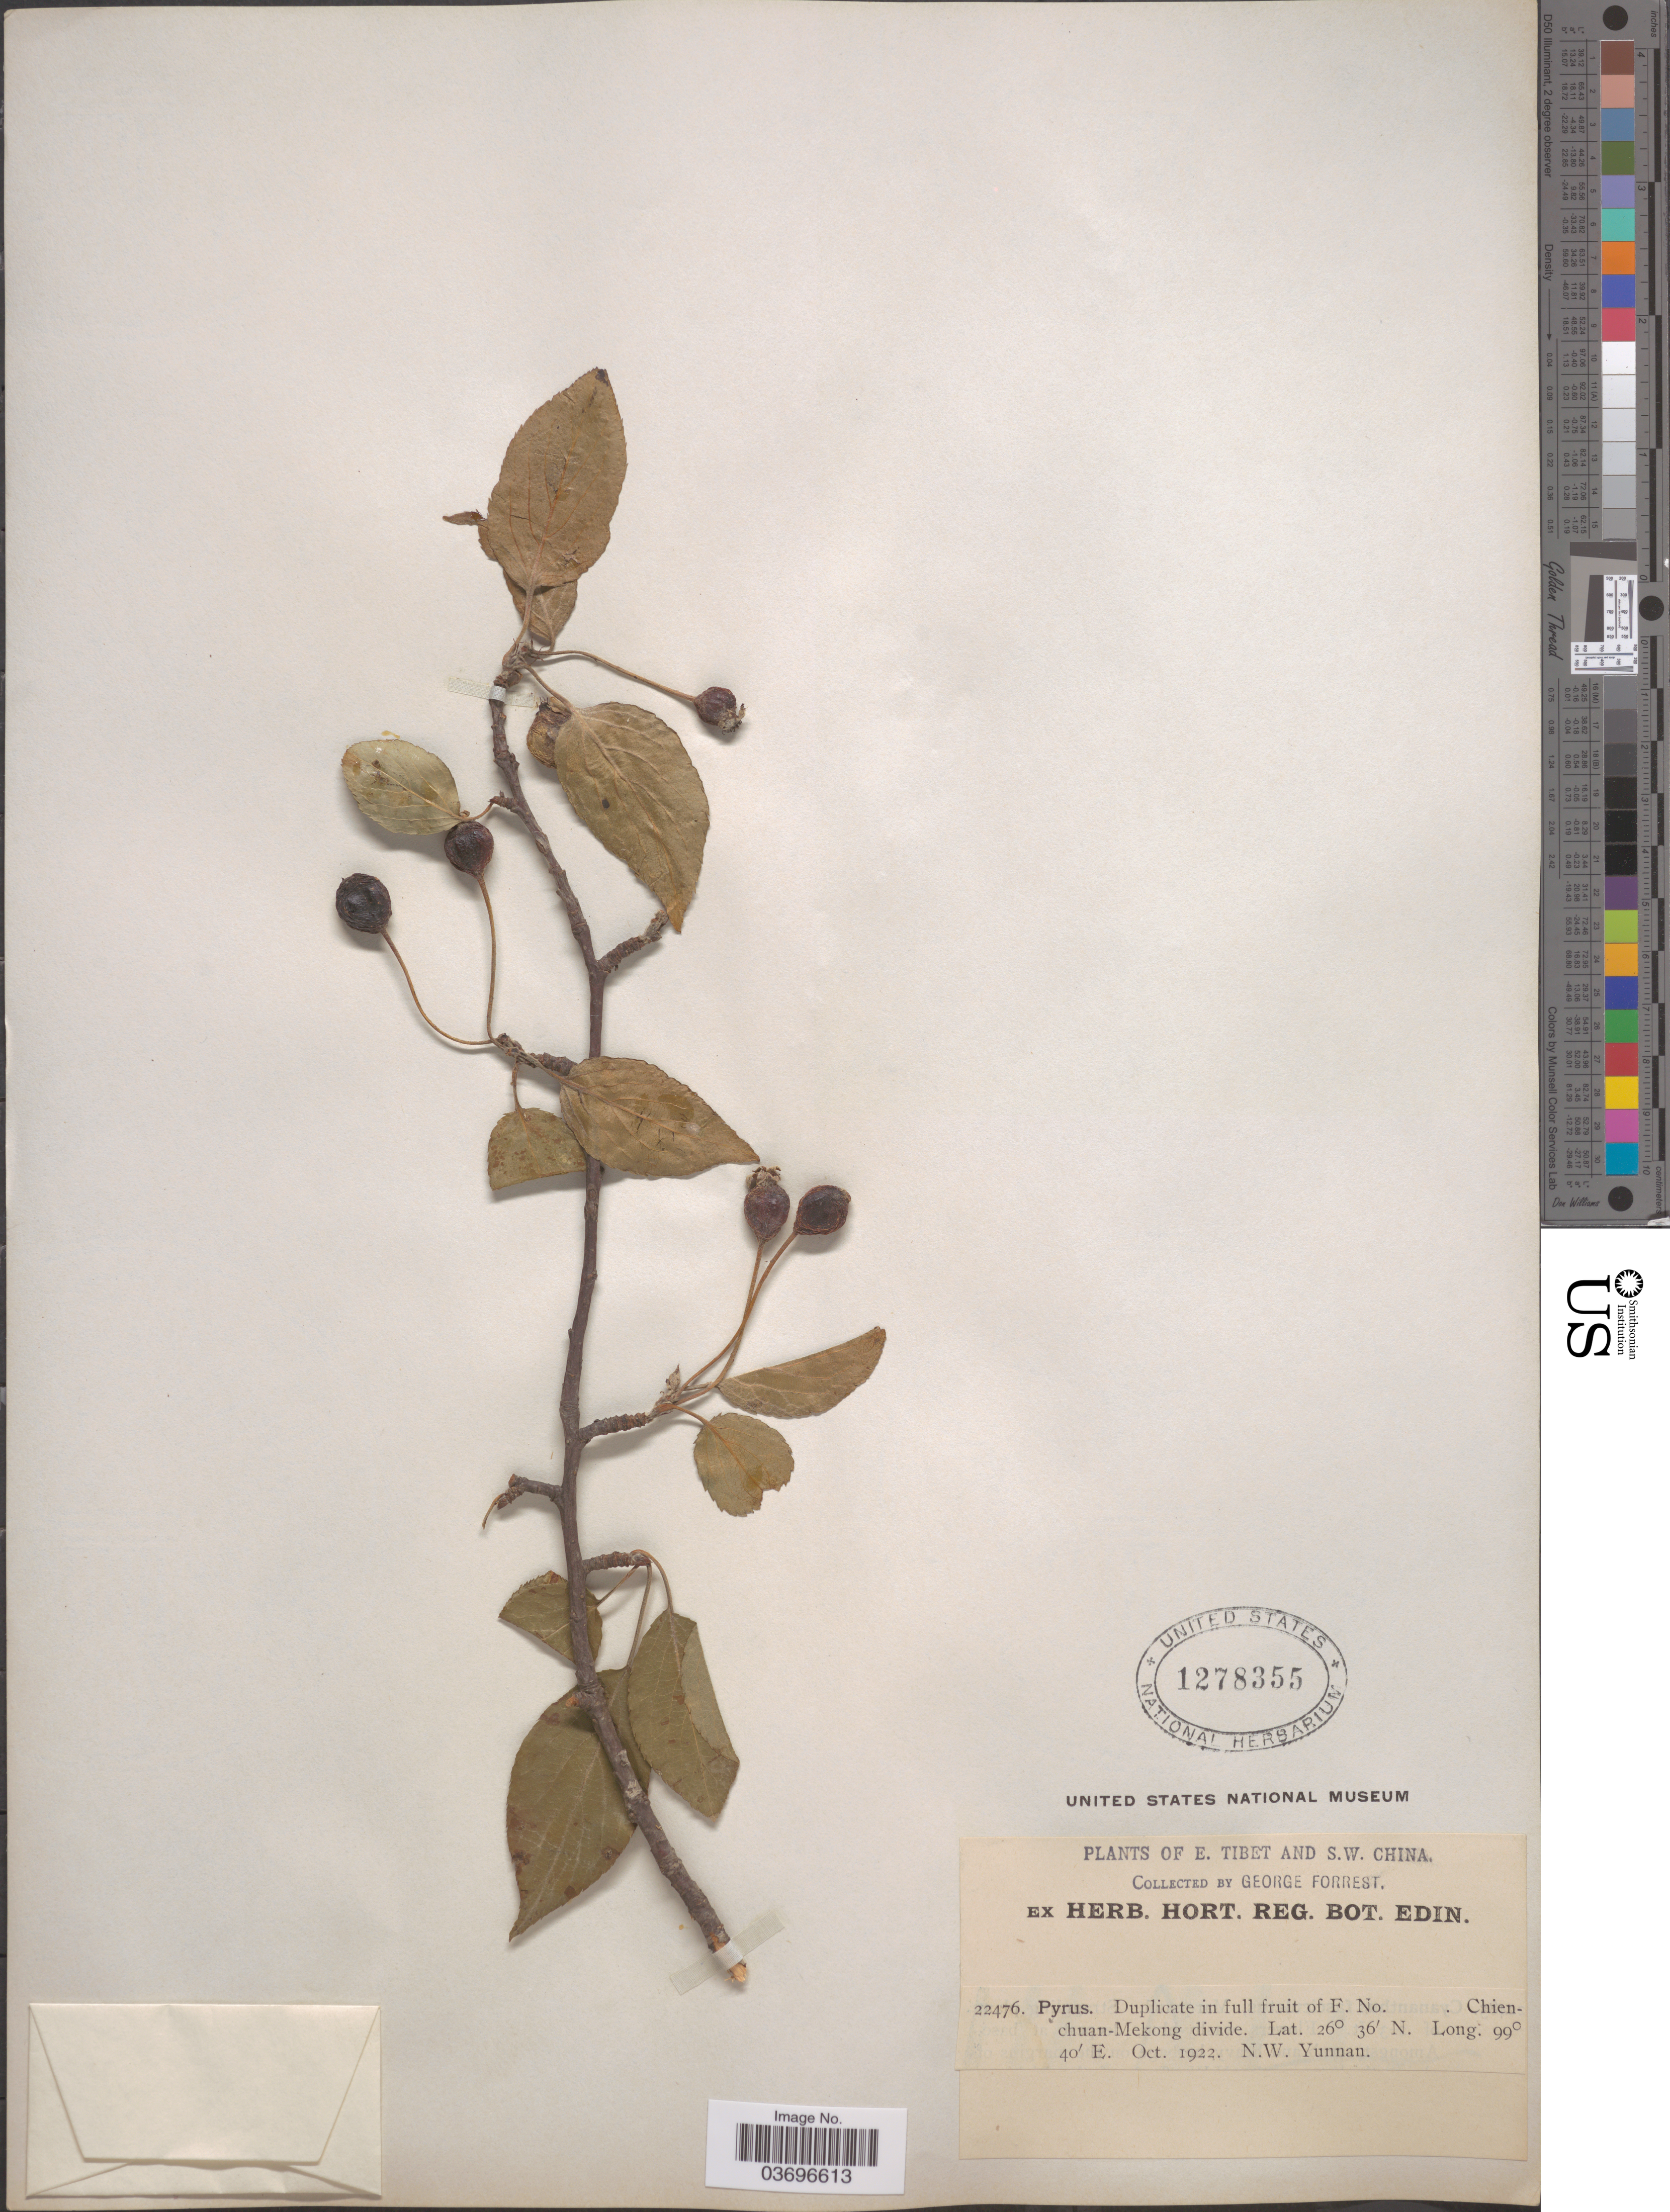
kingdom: Plantae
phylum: Tracheophyta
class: Magnoliopsida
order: Rosales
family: Rosaceae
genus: Pyrus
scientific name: Pyrus sp.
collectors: G. Forrest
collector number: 22476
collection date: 1922-10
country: China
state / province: Yunnan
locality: S. W. China. Chien-chuan-Mekong divide. N.W. Yunnan.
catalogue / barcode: US 1278355